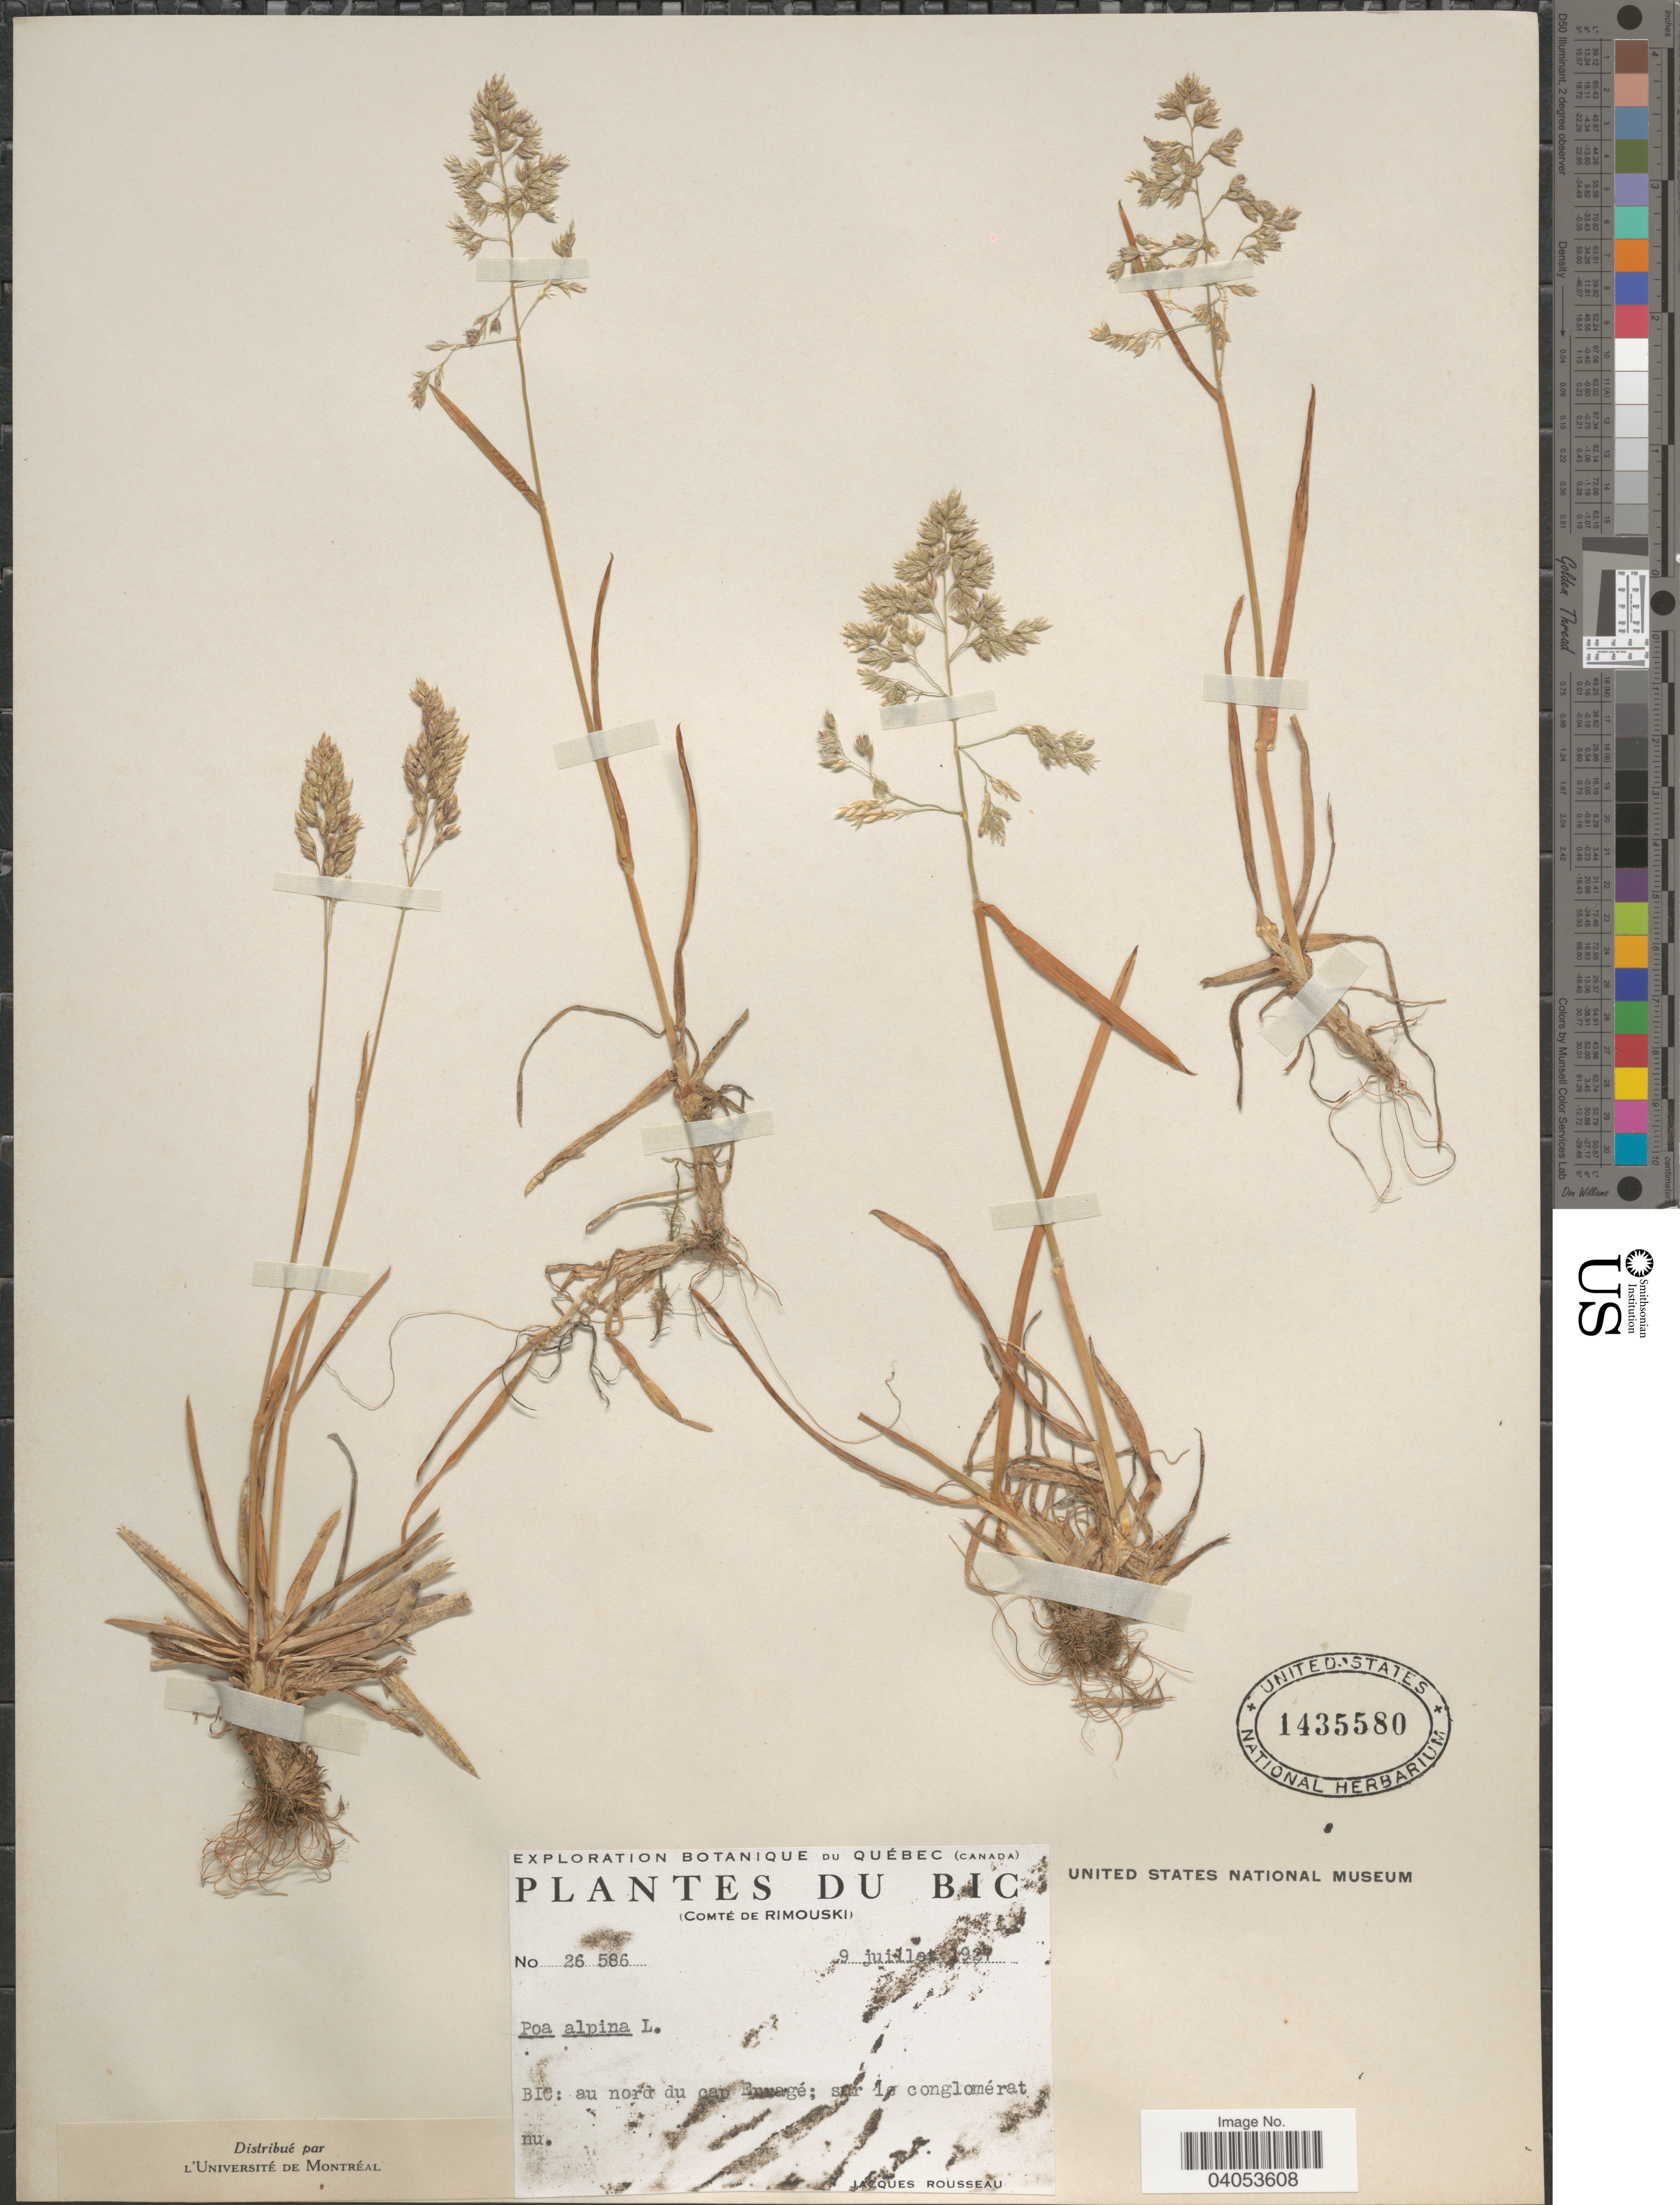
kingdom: Plantae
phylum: Tracheophyta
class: Liliopsida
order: Poales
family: Poaceae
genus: Poa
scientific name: Poa alpina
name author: L.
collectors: J. Rousseau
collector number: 26586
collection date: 1927-07-09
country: Canada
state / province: Quebec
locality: Bic (Comté de Rimouski). Bic: au nord du cap Enragé: sur le conglomérat nu.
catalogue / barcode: US 1435580